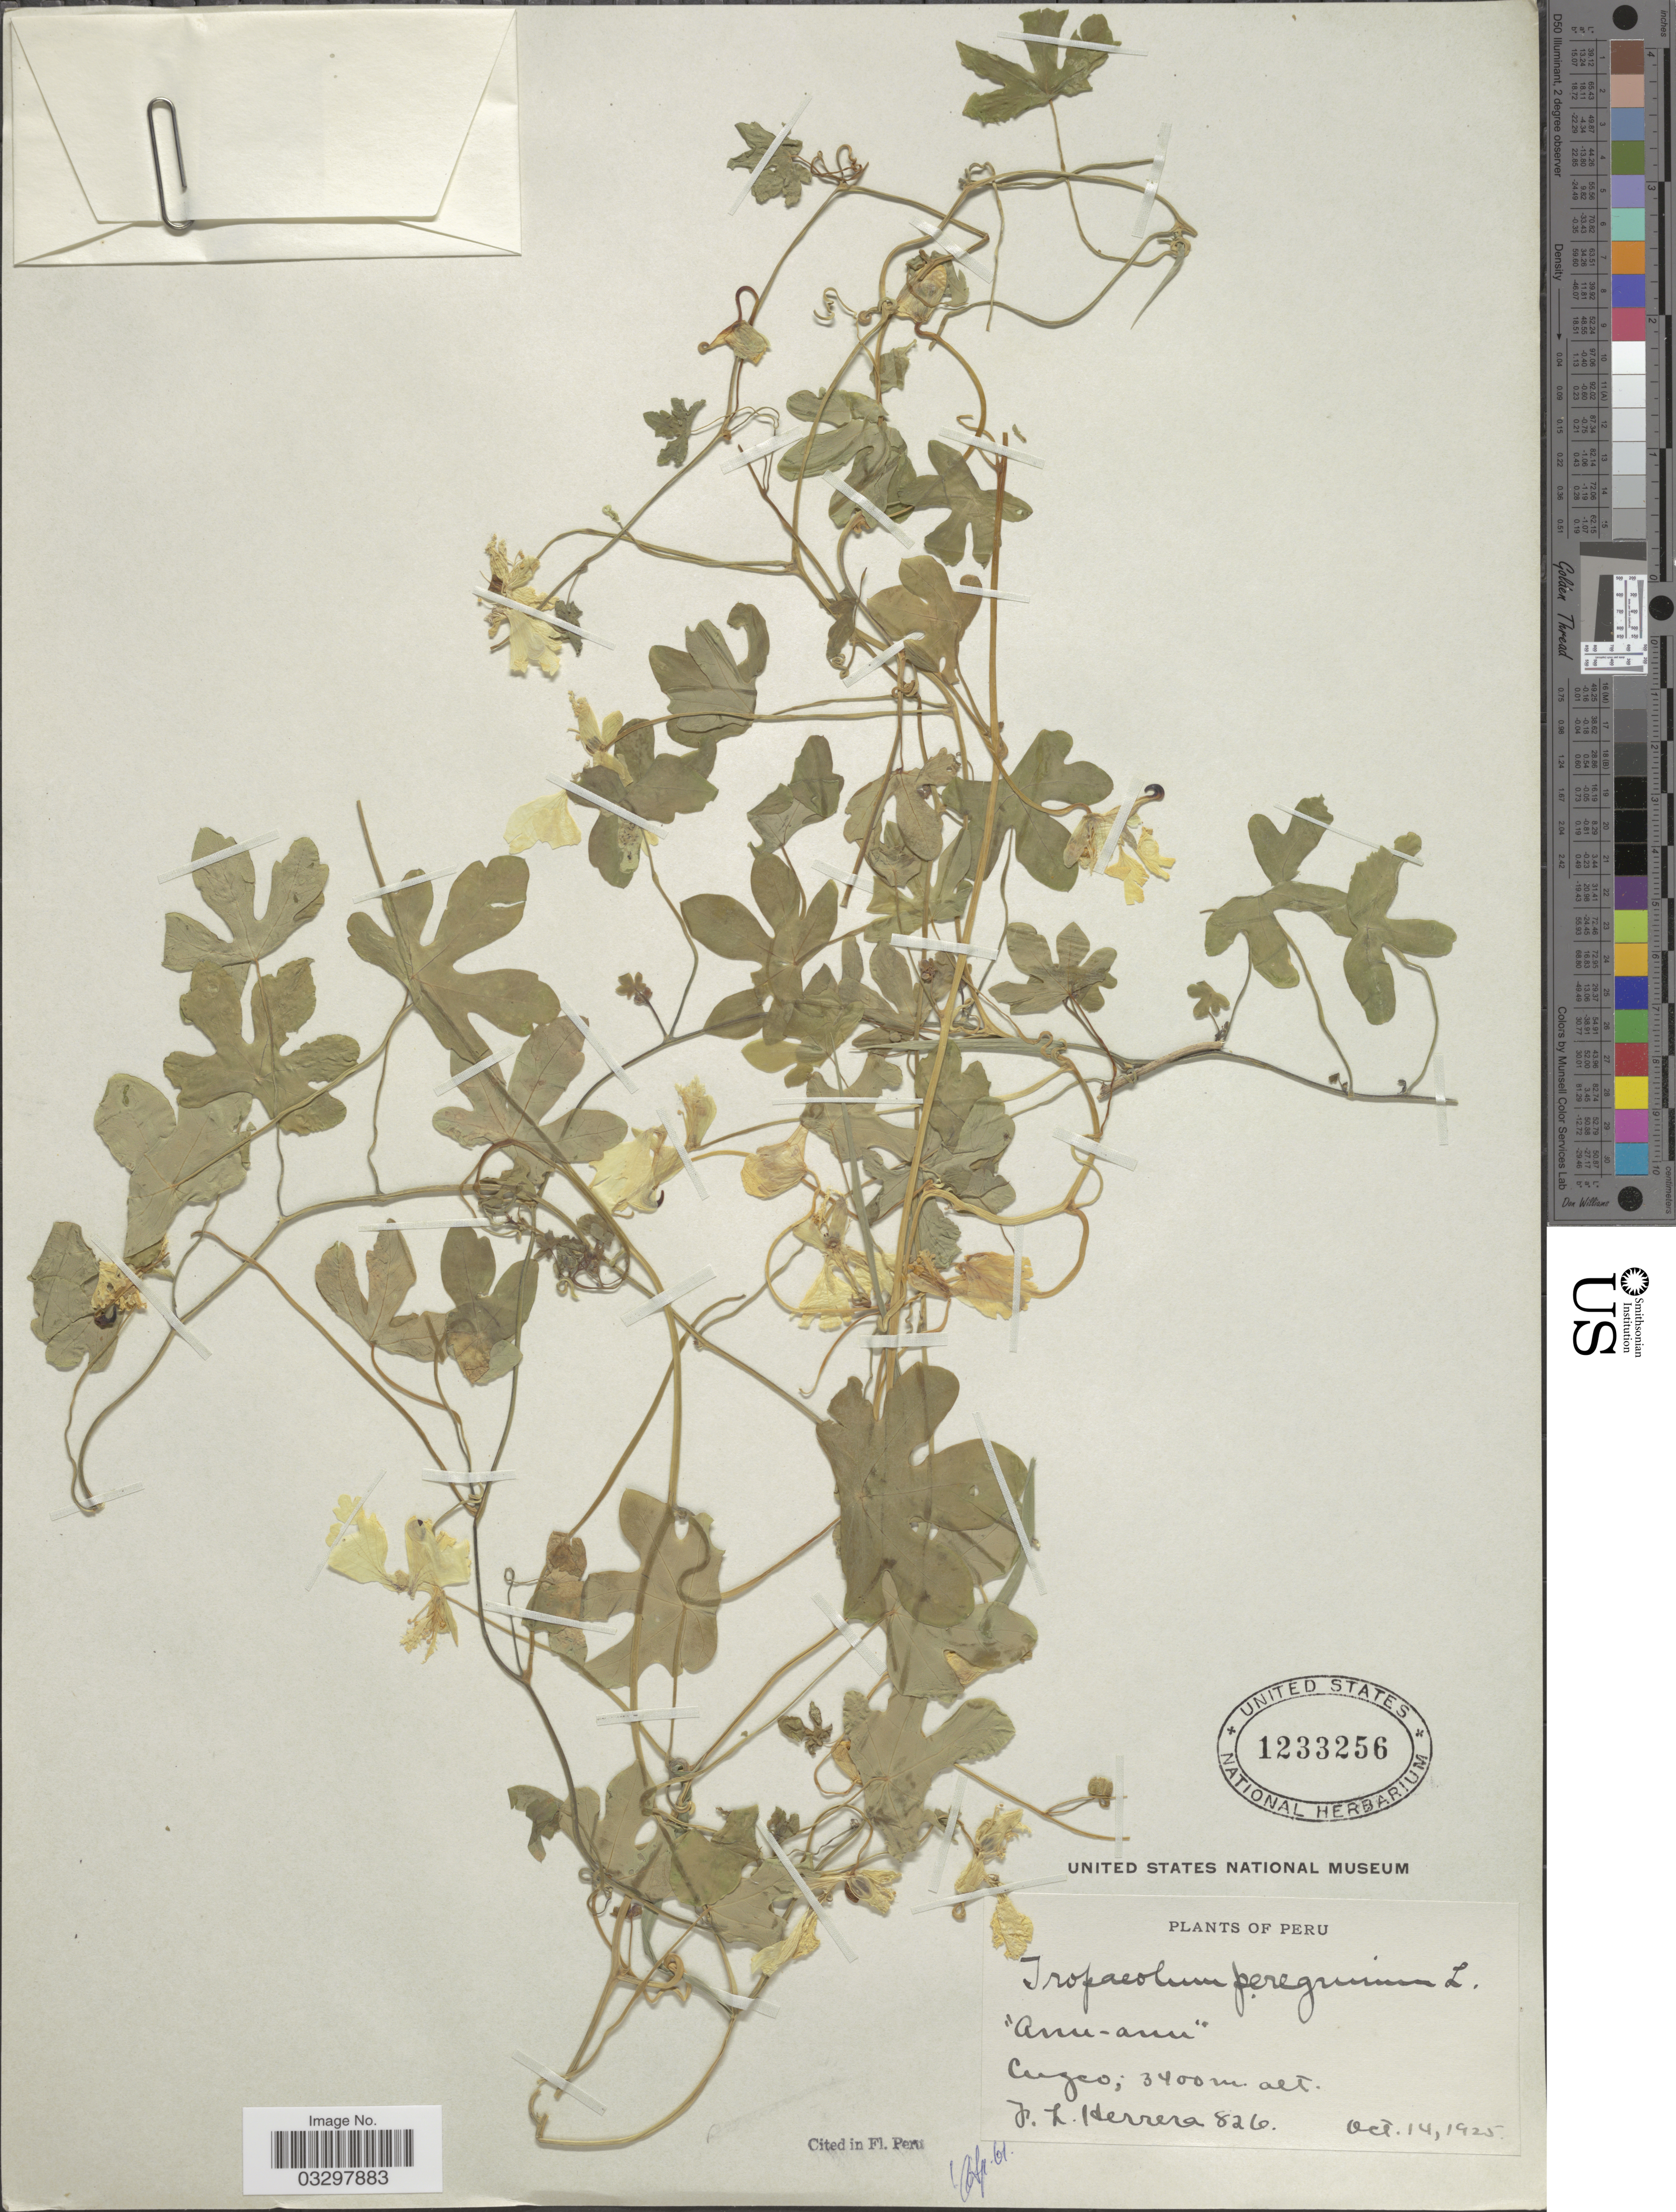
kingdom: Plantae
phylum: Tracheophyta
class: Magnoliopsida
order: Brassicales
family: Tropaeolaceae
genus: Tropaeolum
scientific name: Tropaeolum peregrinum var. peregrinum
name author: L.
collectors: F. L. Herrera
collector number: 826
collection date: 1925-10-14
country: Peru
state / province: Cusco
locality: Cuzco.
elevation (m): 3400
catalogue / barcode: US 1233256